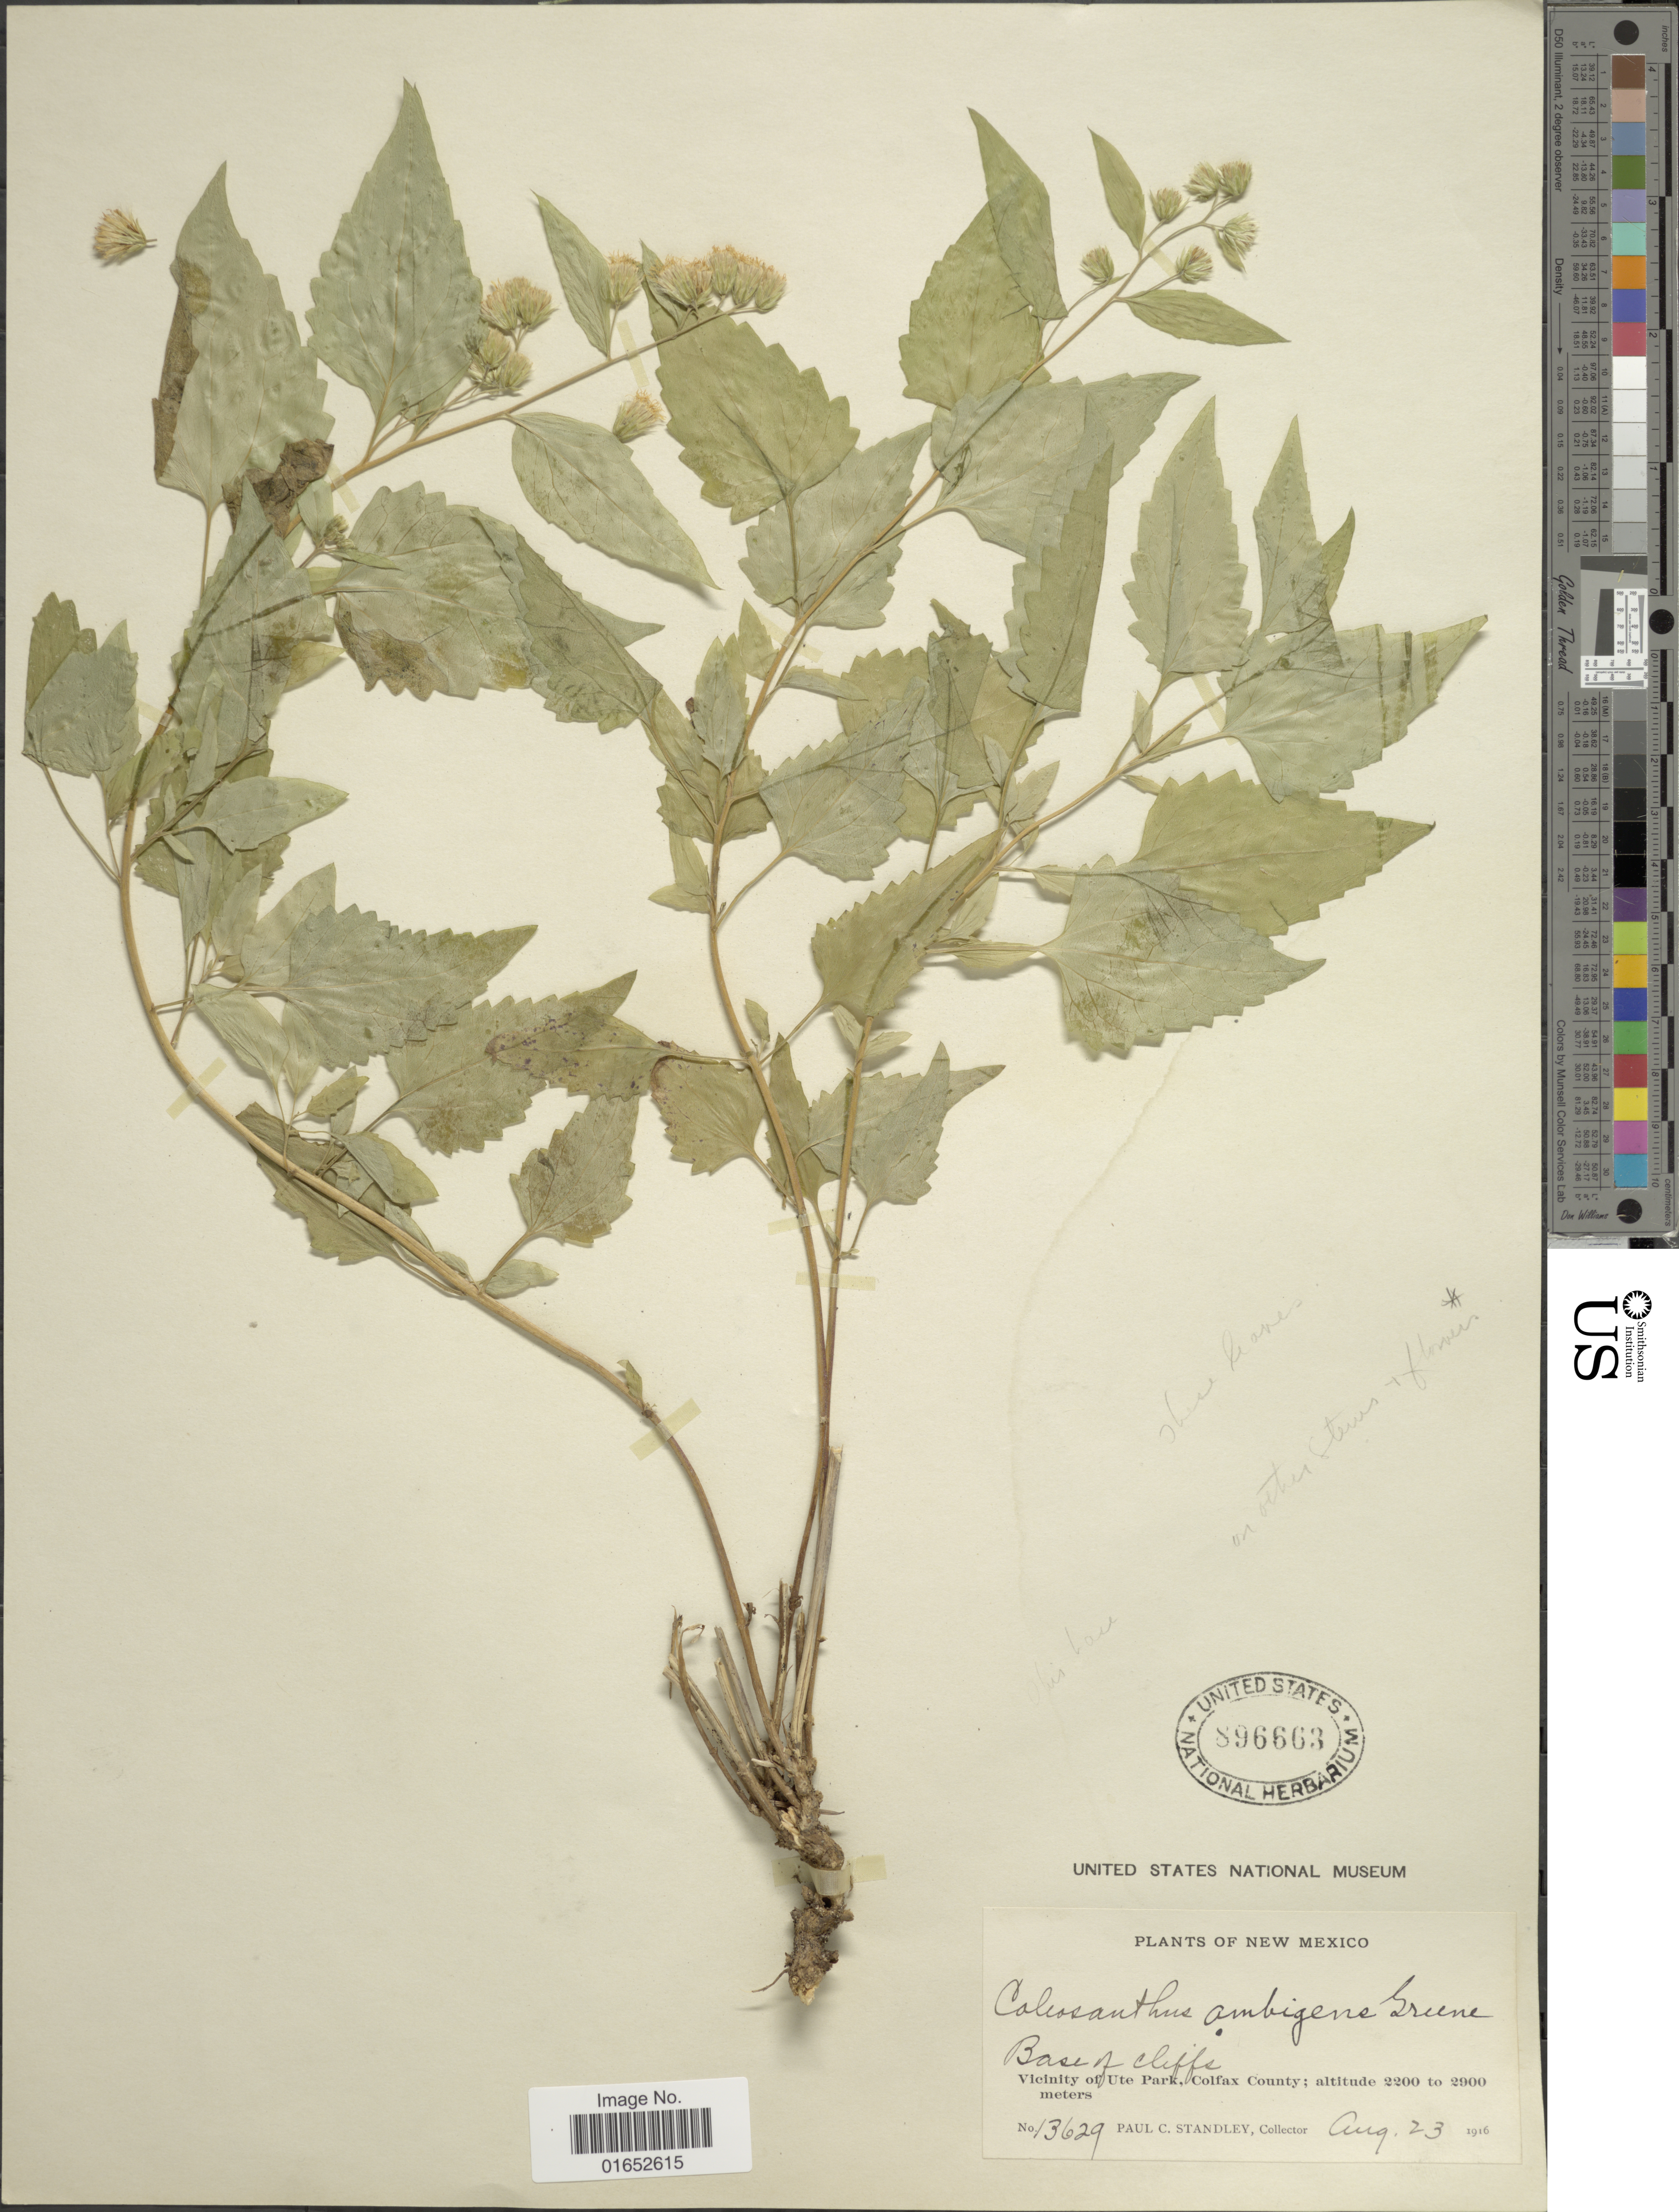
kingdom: Plantae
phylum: Tracheophyta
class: Magnoliopsida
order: Asterales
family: Asteraceae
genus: Brickelliastrum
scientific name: Brickelliastrum fendleri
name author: (A. Gray) R.M. King & H. Rob.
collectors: P. C. Standley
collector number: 13629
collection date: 1916-08-23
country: United States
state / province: New Mexico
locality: Base of cliffs, Vicinity of Ute Park, Colfax County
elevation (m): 2200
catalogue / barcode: US 896663